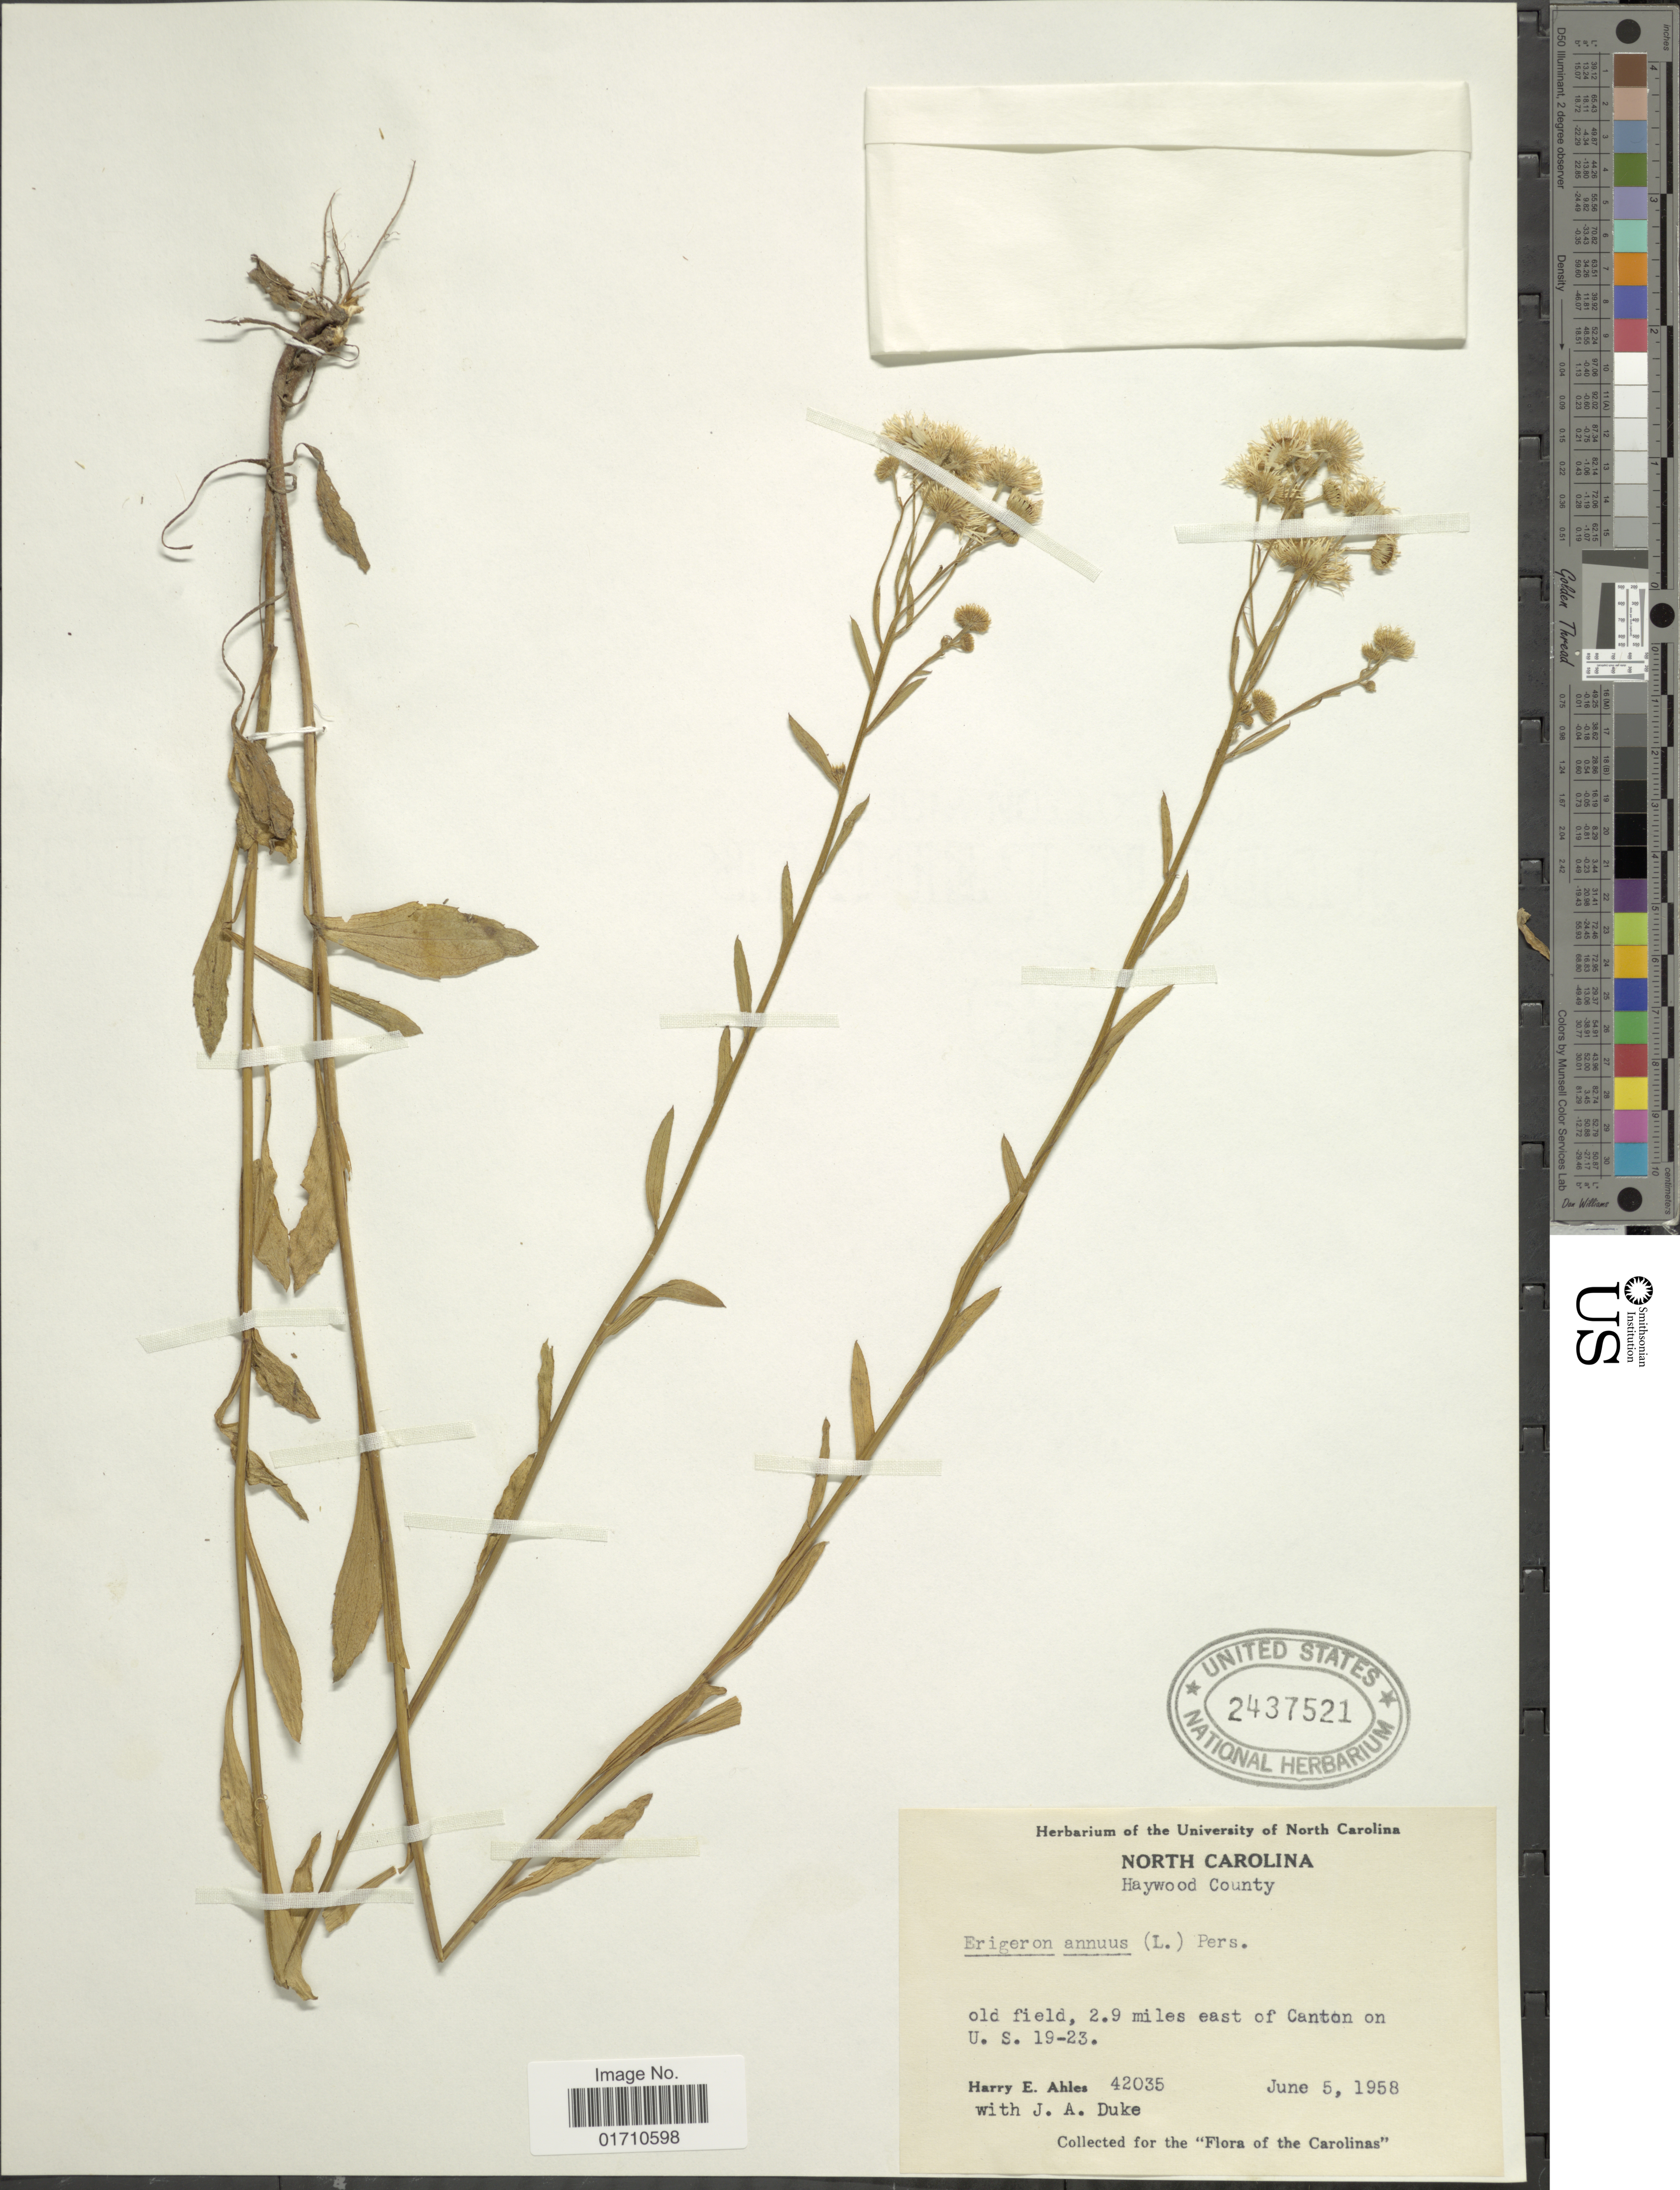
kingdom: Plantae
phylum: Tracheophyta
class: Magnoliopsida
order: Asterales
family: Asteraceae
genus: Erigeron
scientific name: Erigeron annuus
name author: (L.) Pers.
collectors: H. E. Ahles & J. A. Duke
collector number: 42035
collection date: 1958-06-05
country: United States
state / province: North Carolina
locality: Haywood County, old field, 2.9 miles east of Canton on U.S. 19-23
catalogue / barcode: US 2437521